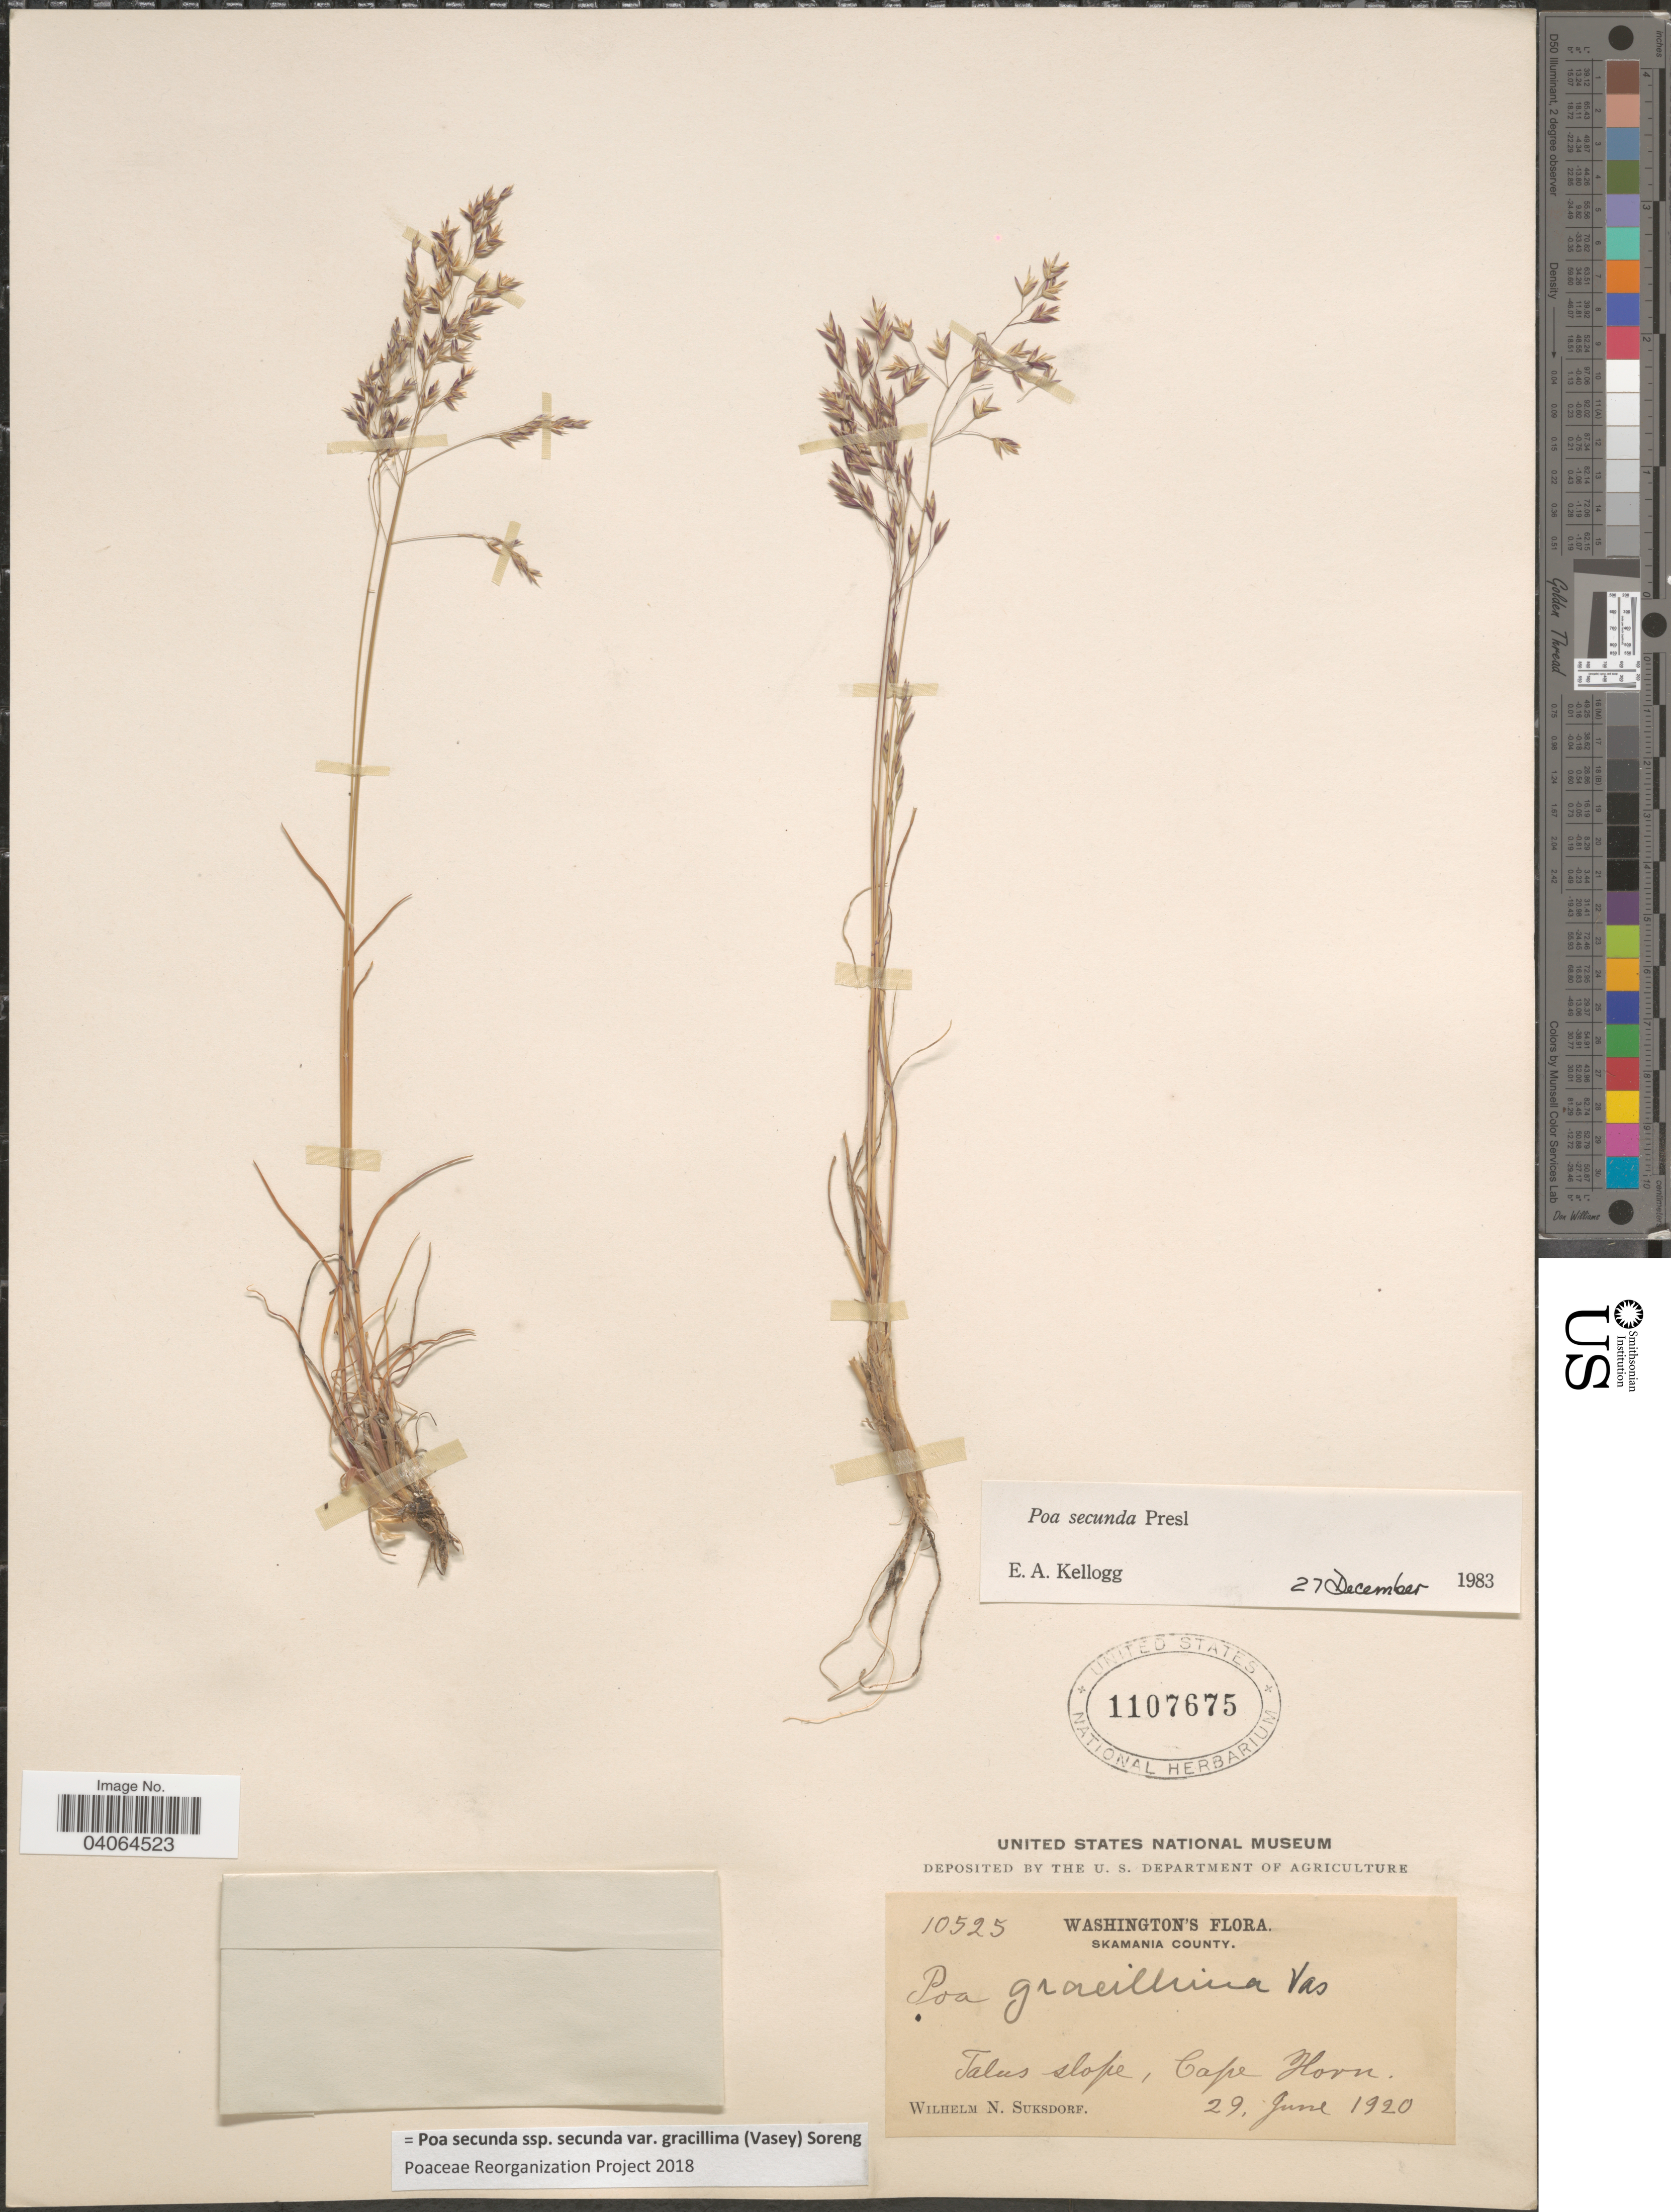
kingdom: Plantae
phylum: Tracheophyta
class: Liliopsida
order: Poales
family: Poaceae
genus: Poa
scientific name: Poa secunda subsp. secunda var. gracillima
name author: (Vasey) Soreng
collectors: W. N. Suksdorf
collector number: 10525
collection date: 1920-06-29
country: United States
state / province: Washington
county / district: Skamania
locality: Skamania County. Talus slope, Cape Horn.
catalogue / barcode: US 1107675